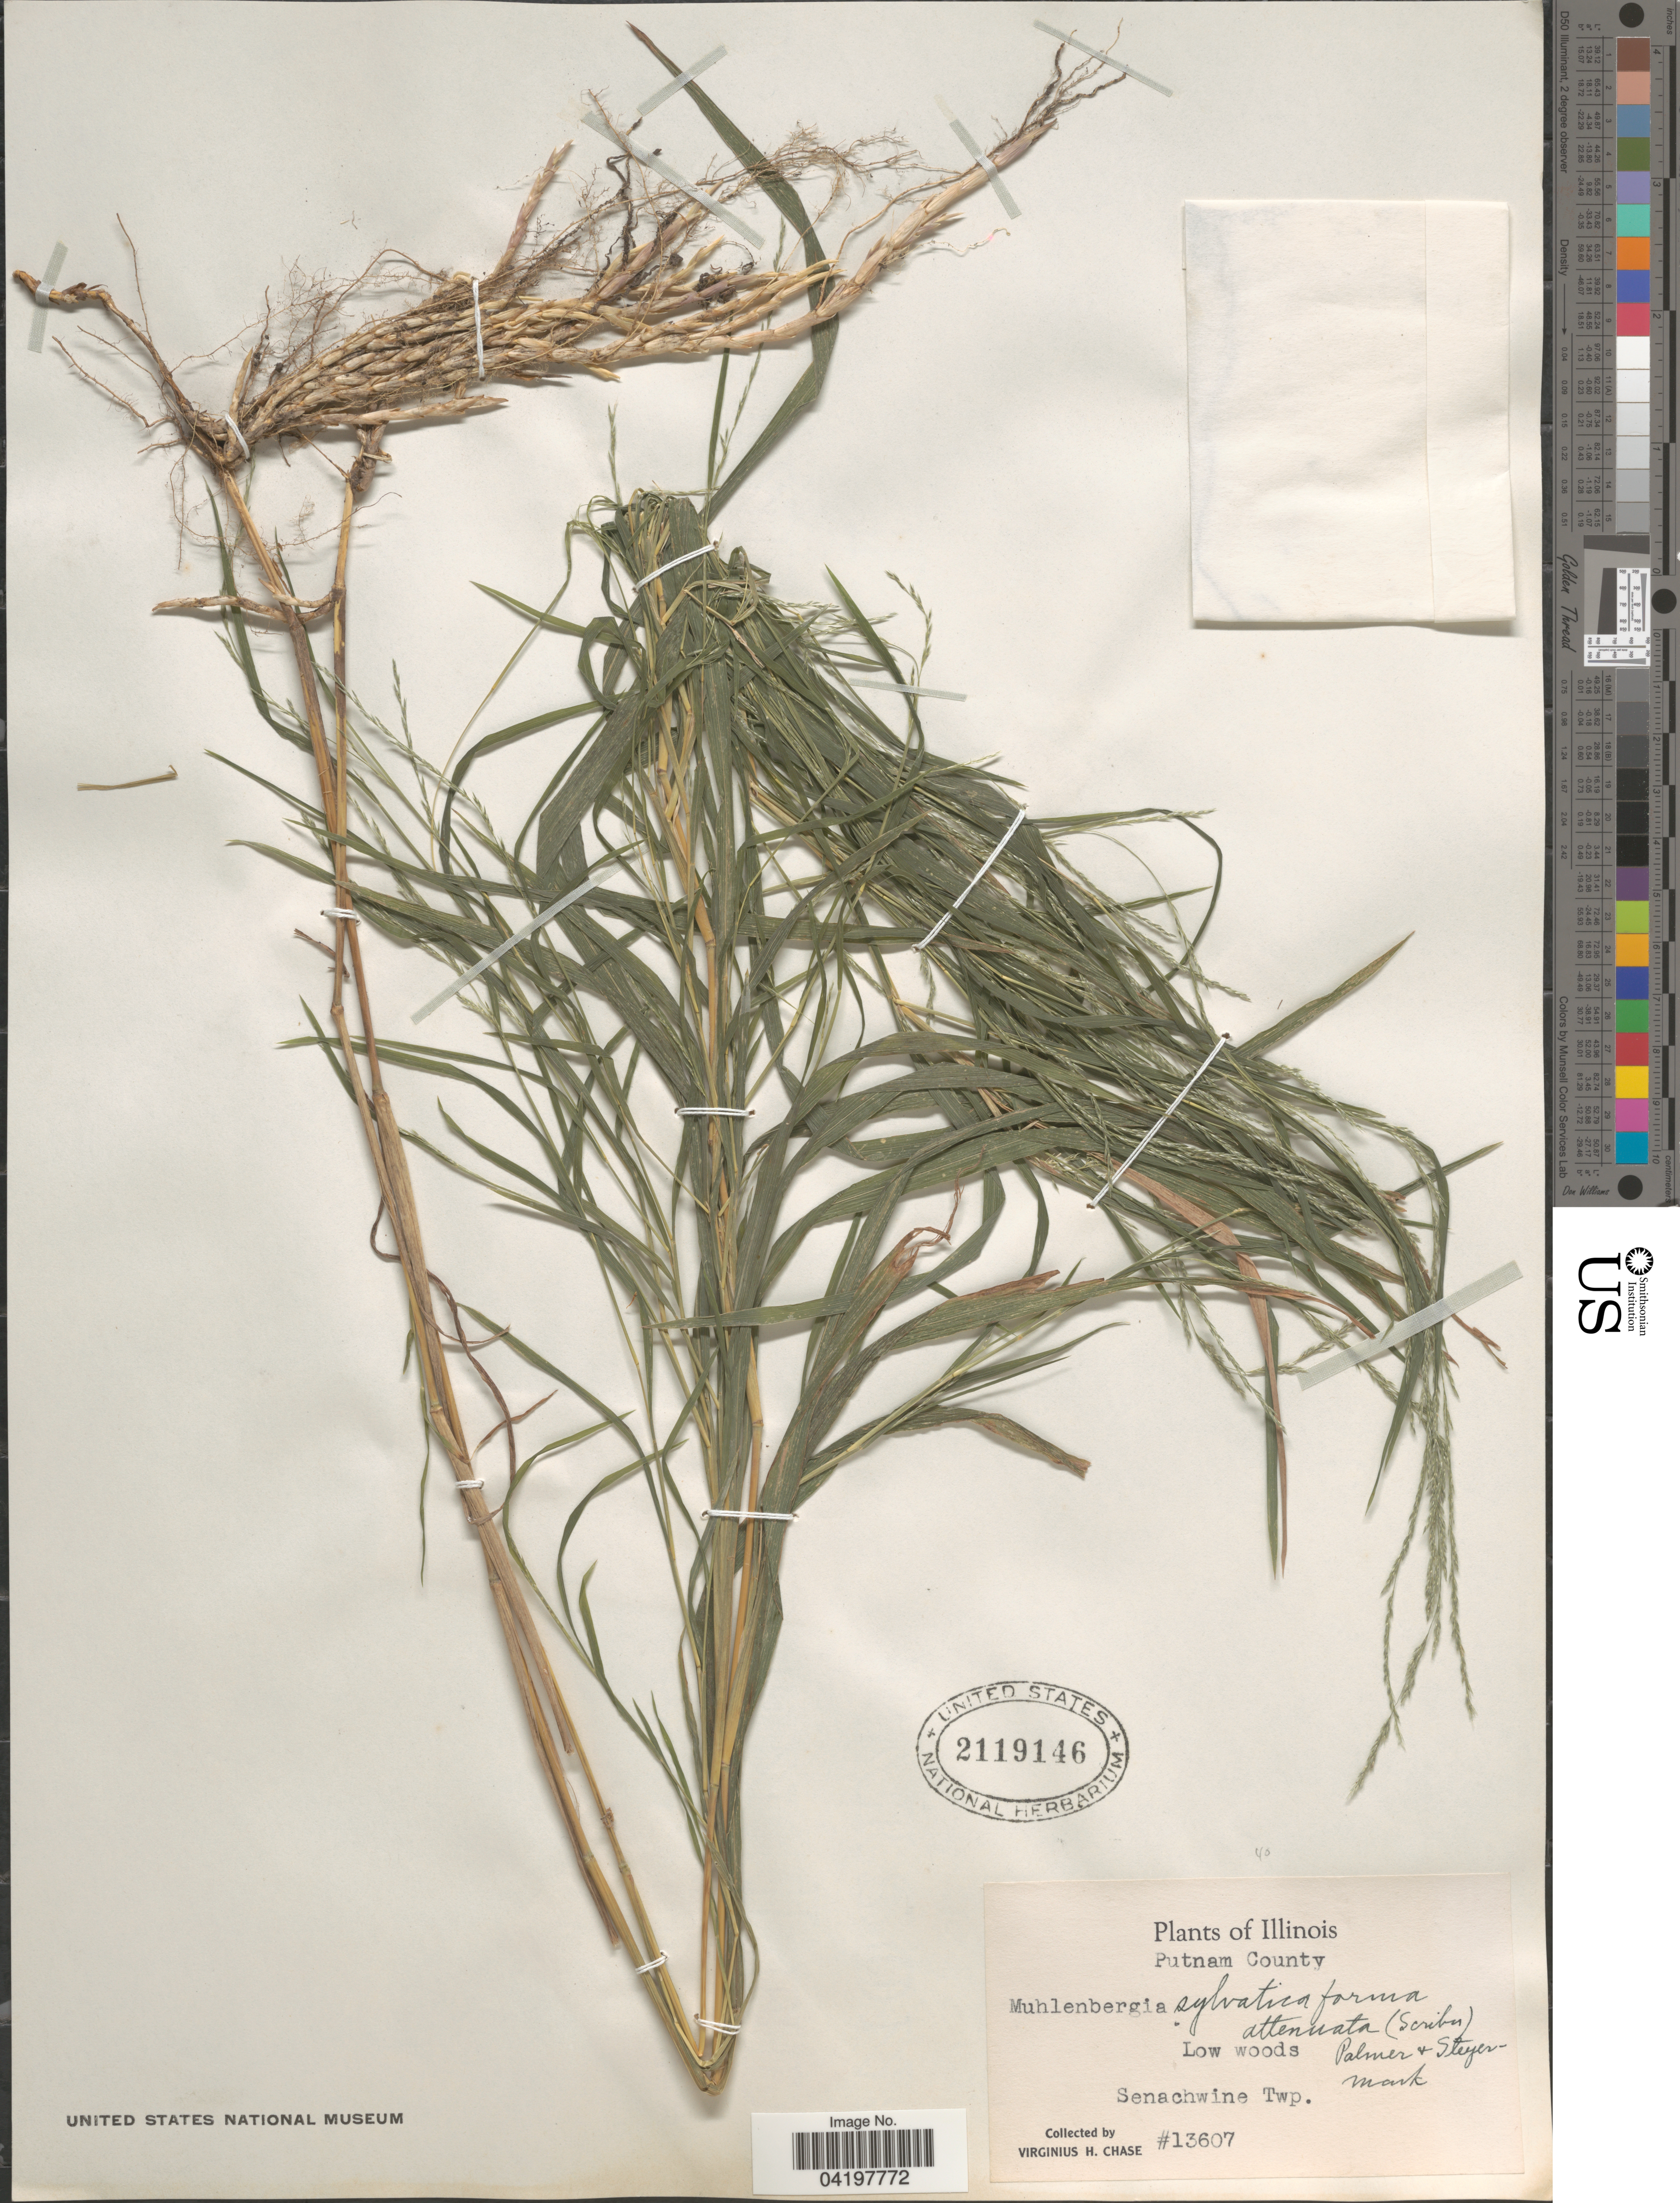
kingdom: Plantae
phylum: Tracheophyta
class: Liliopsida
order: Poales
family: Poaceae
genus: Muhlenbergia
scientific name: Muhlenbergia sylvatica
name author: (Torr.) Torr. ex A. Gray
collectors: V. H. Chase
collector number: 13607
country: United States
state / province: Illinois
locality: Putnam County. Low woods Senachwine Twp.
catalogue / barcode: US 2119146